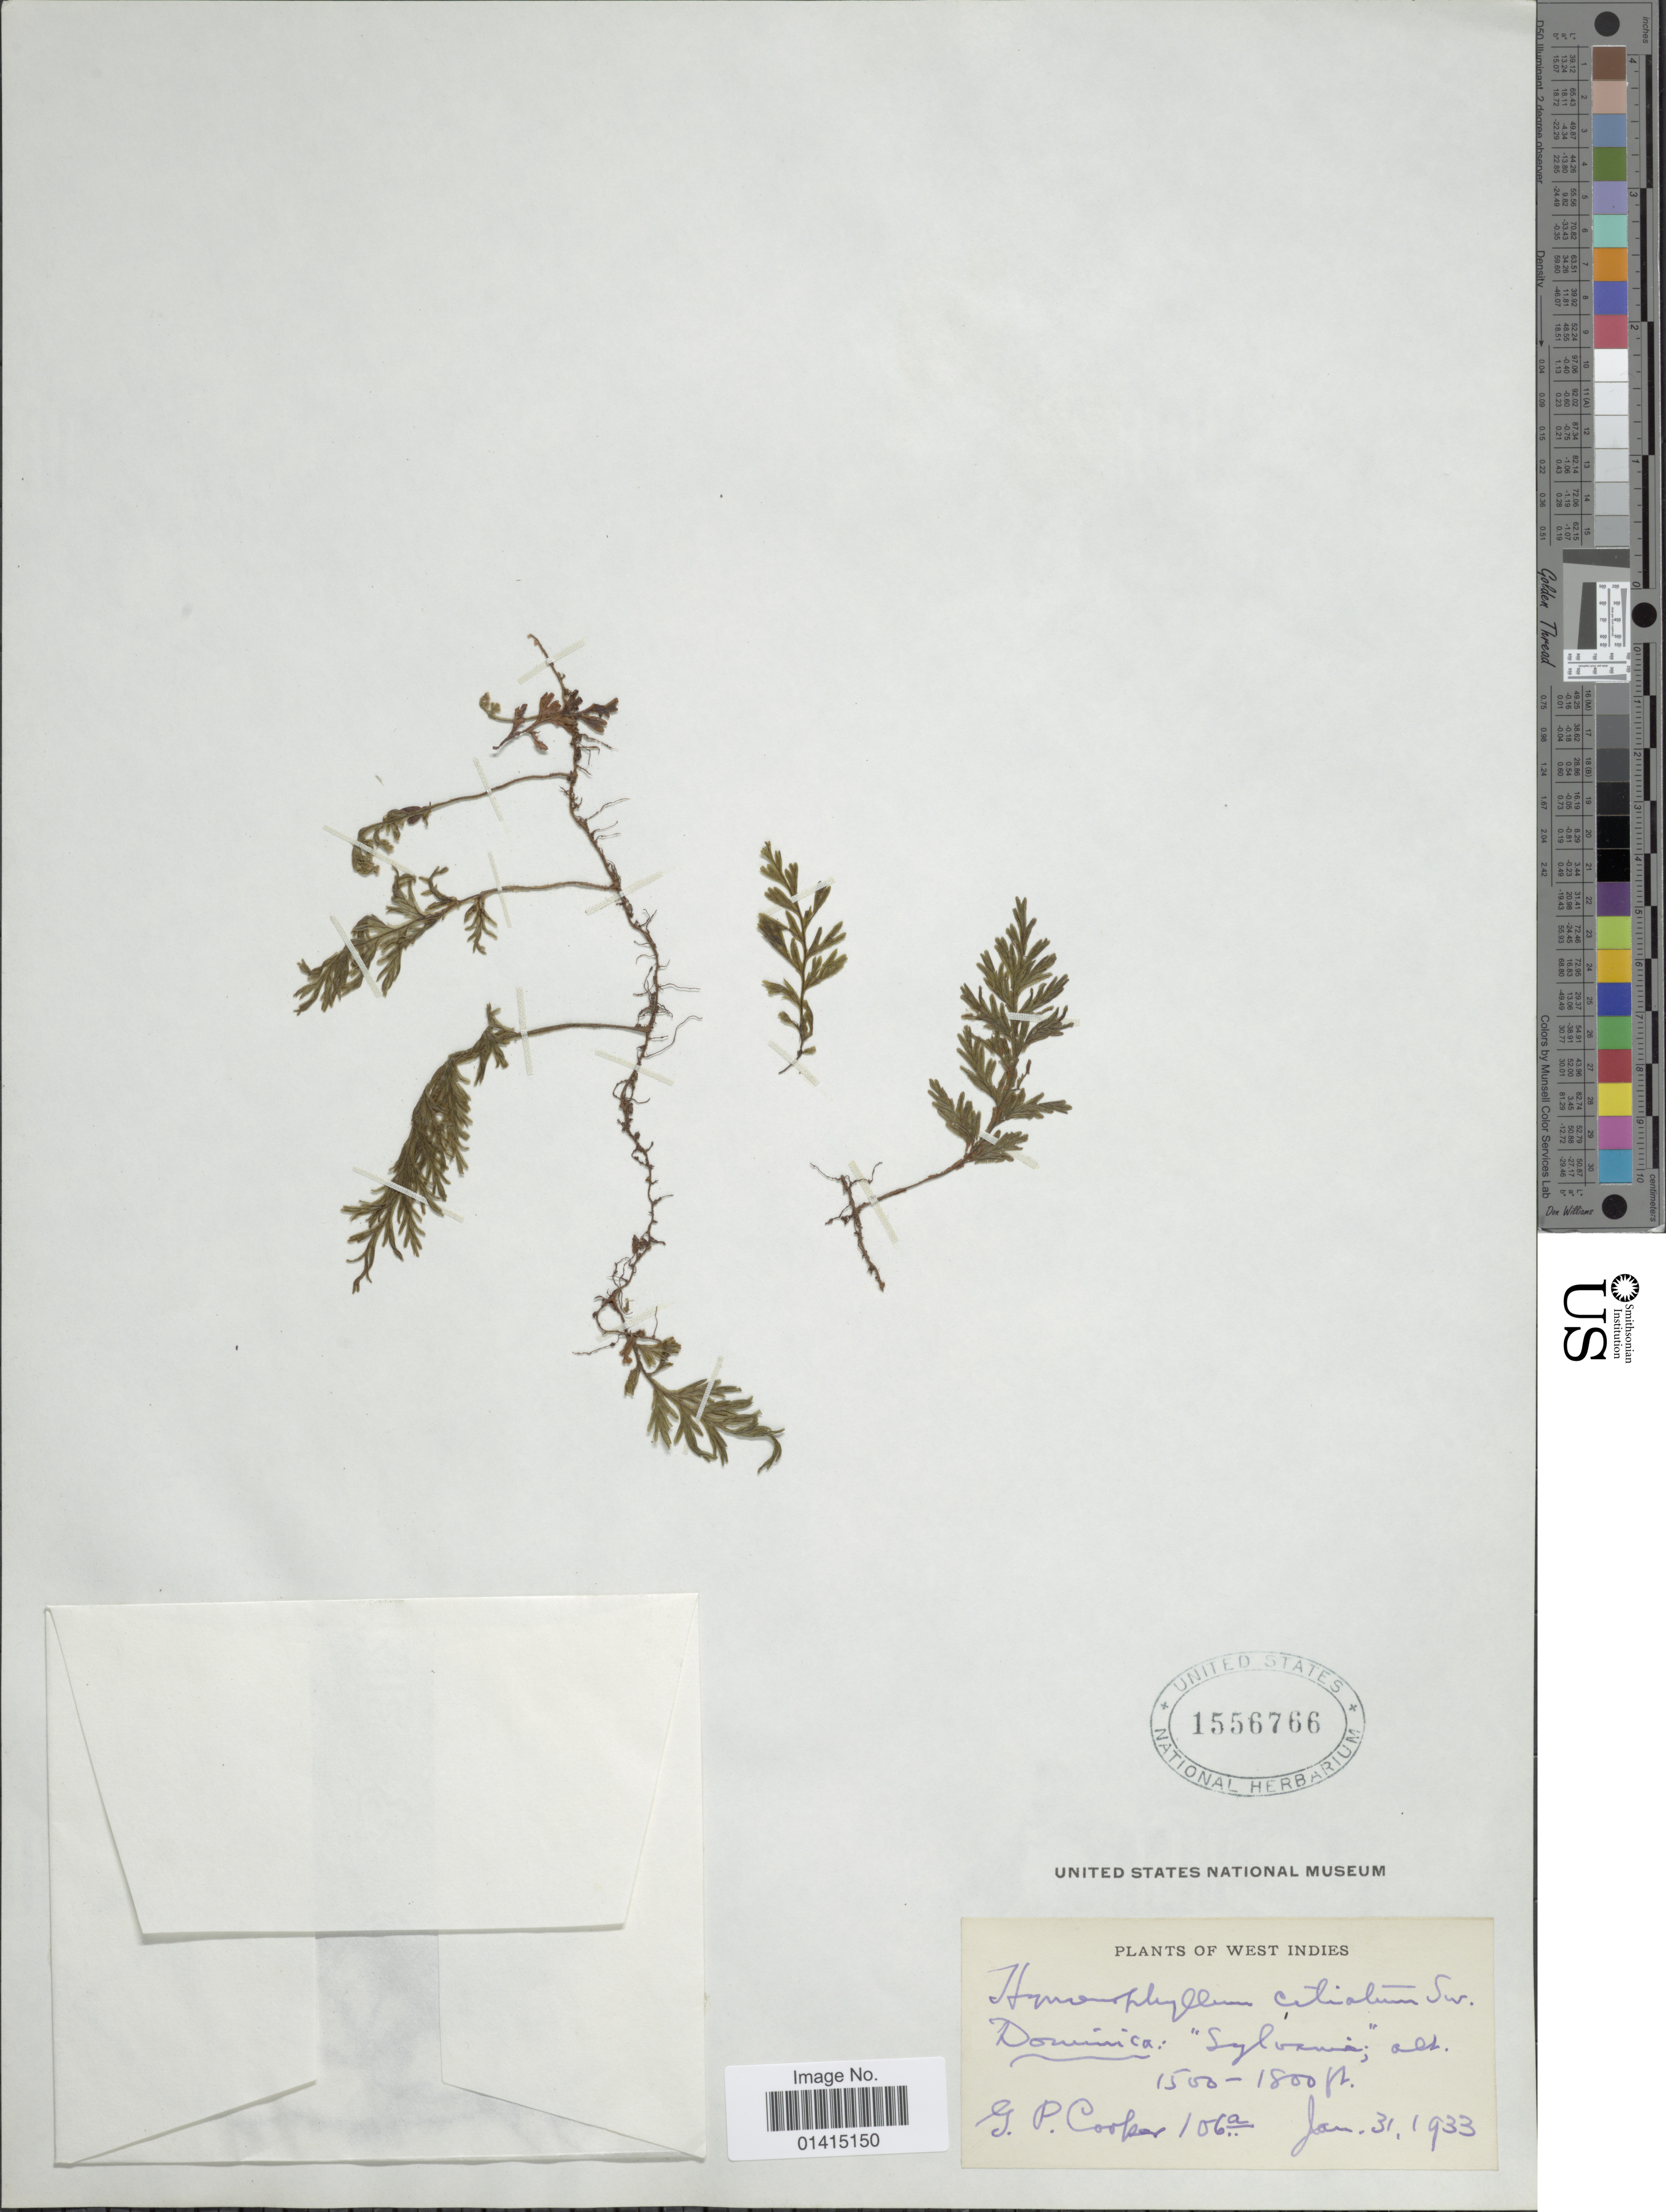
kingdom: Plantae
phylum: Tracheophyta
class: Polypodiopsida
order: Hymenophyllales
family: Hymenophyllaceae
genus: Hymenophyllum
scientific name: Hymenophyllum hirsutum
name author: (L.) Sw.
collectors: G. Cooper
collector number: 106a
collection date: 1933-01-31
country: Dominica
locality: Dominica: Sylvania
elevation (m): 457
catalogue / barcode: US 1556766